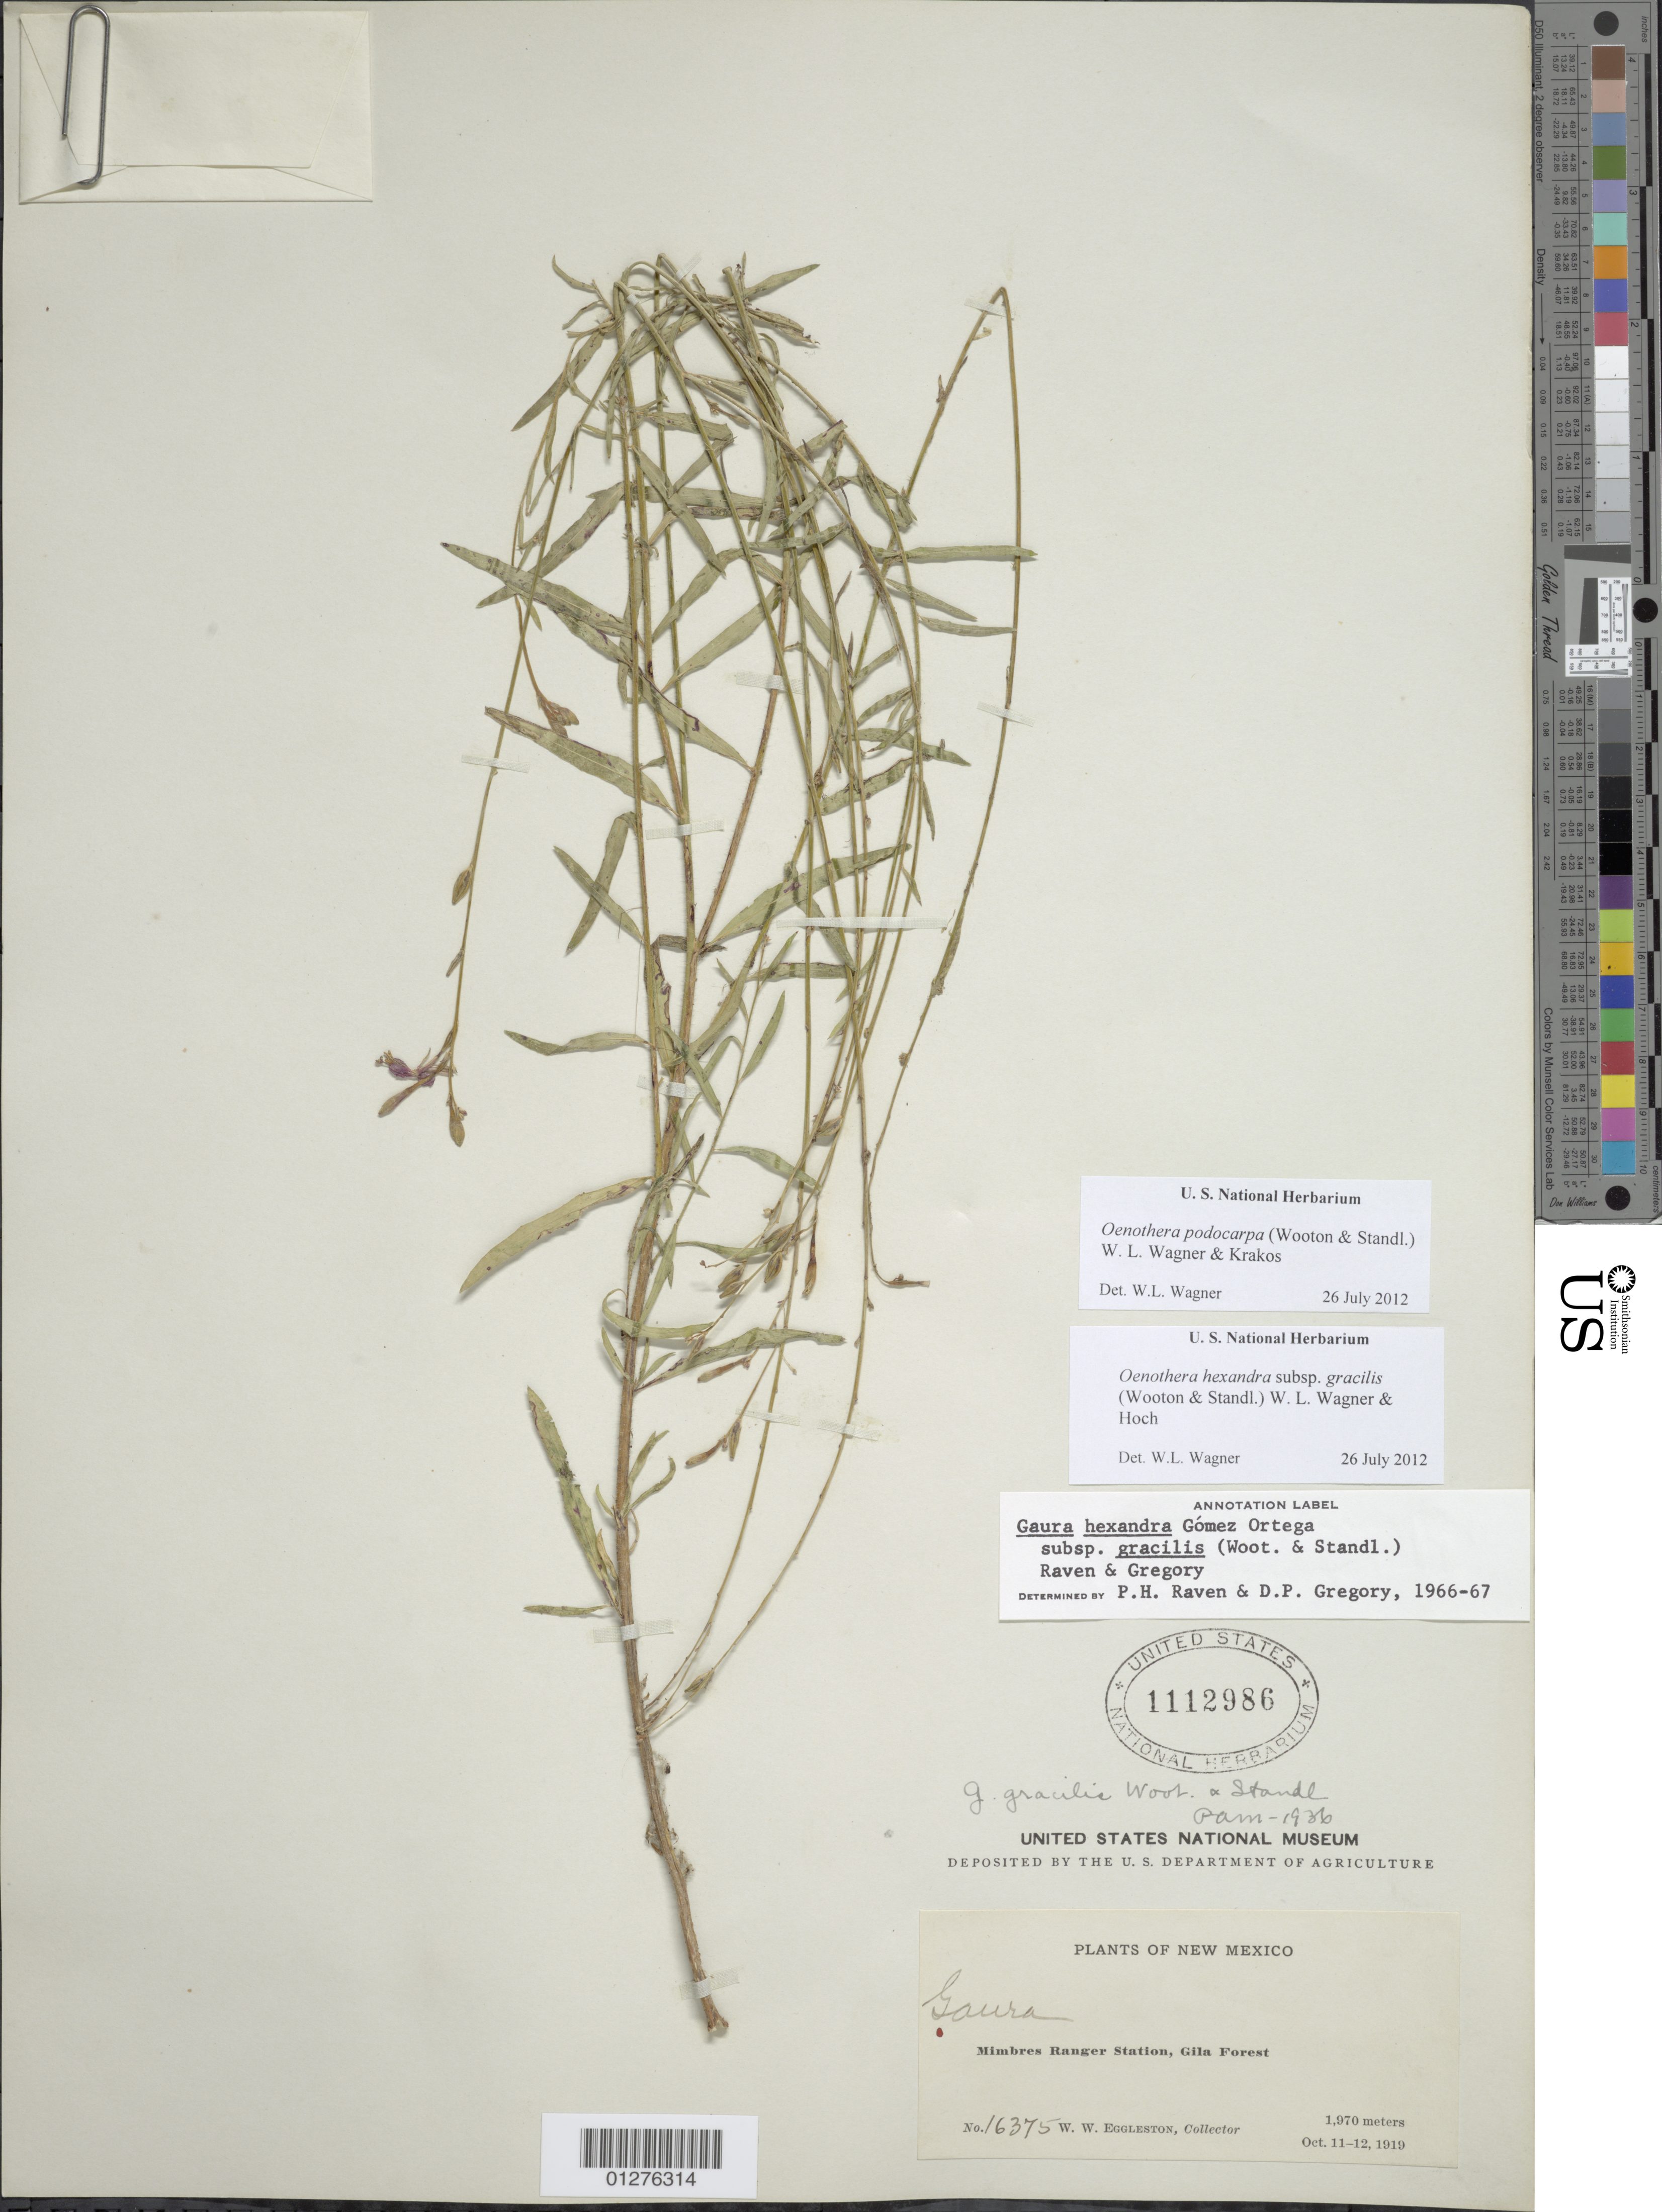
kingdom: Plantae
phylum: Tracheophyta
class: Magnoliopsida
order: Myrtales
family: Onagraceae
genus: Oenothera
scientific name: Oenothera podocarpa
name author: (Wooton & Standl.) Krakos & W.L. Wagner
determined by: Wagner, W. L., (BOT), Smithsonian Institution - National Museum of Natural History (UNITED STATES)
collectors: W. W. Eggleston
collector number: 16375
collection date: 1919-10-11/1919-10-12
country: United States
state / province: New Mexico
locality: Mimbres Ranger Station, Gila Forest.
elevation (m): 1970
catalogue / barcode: US 1112986